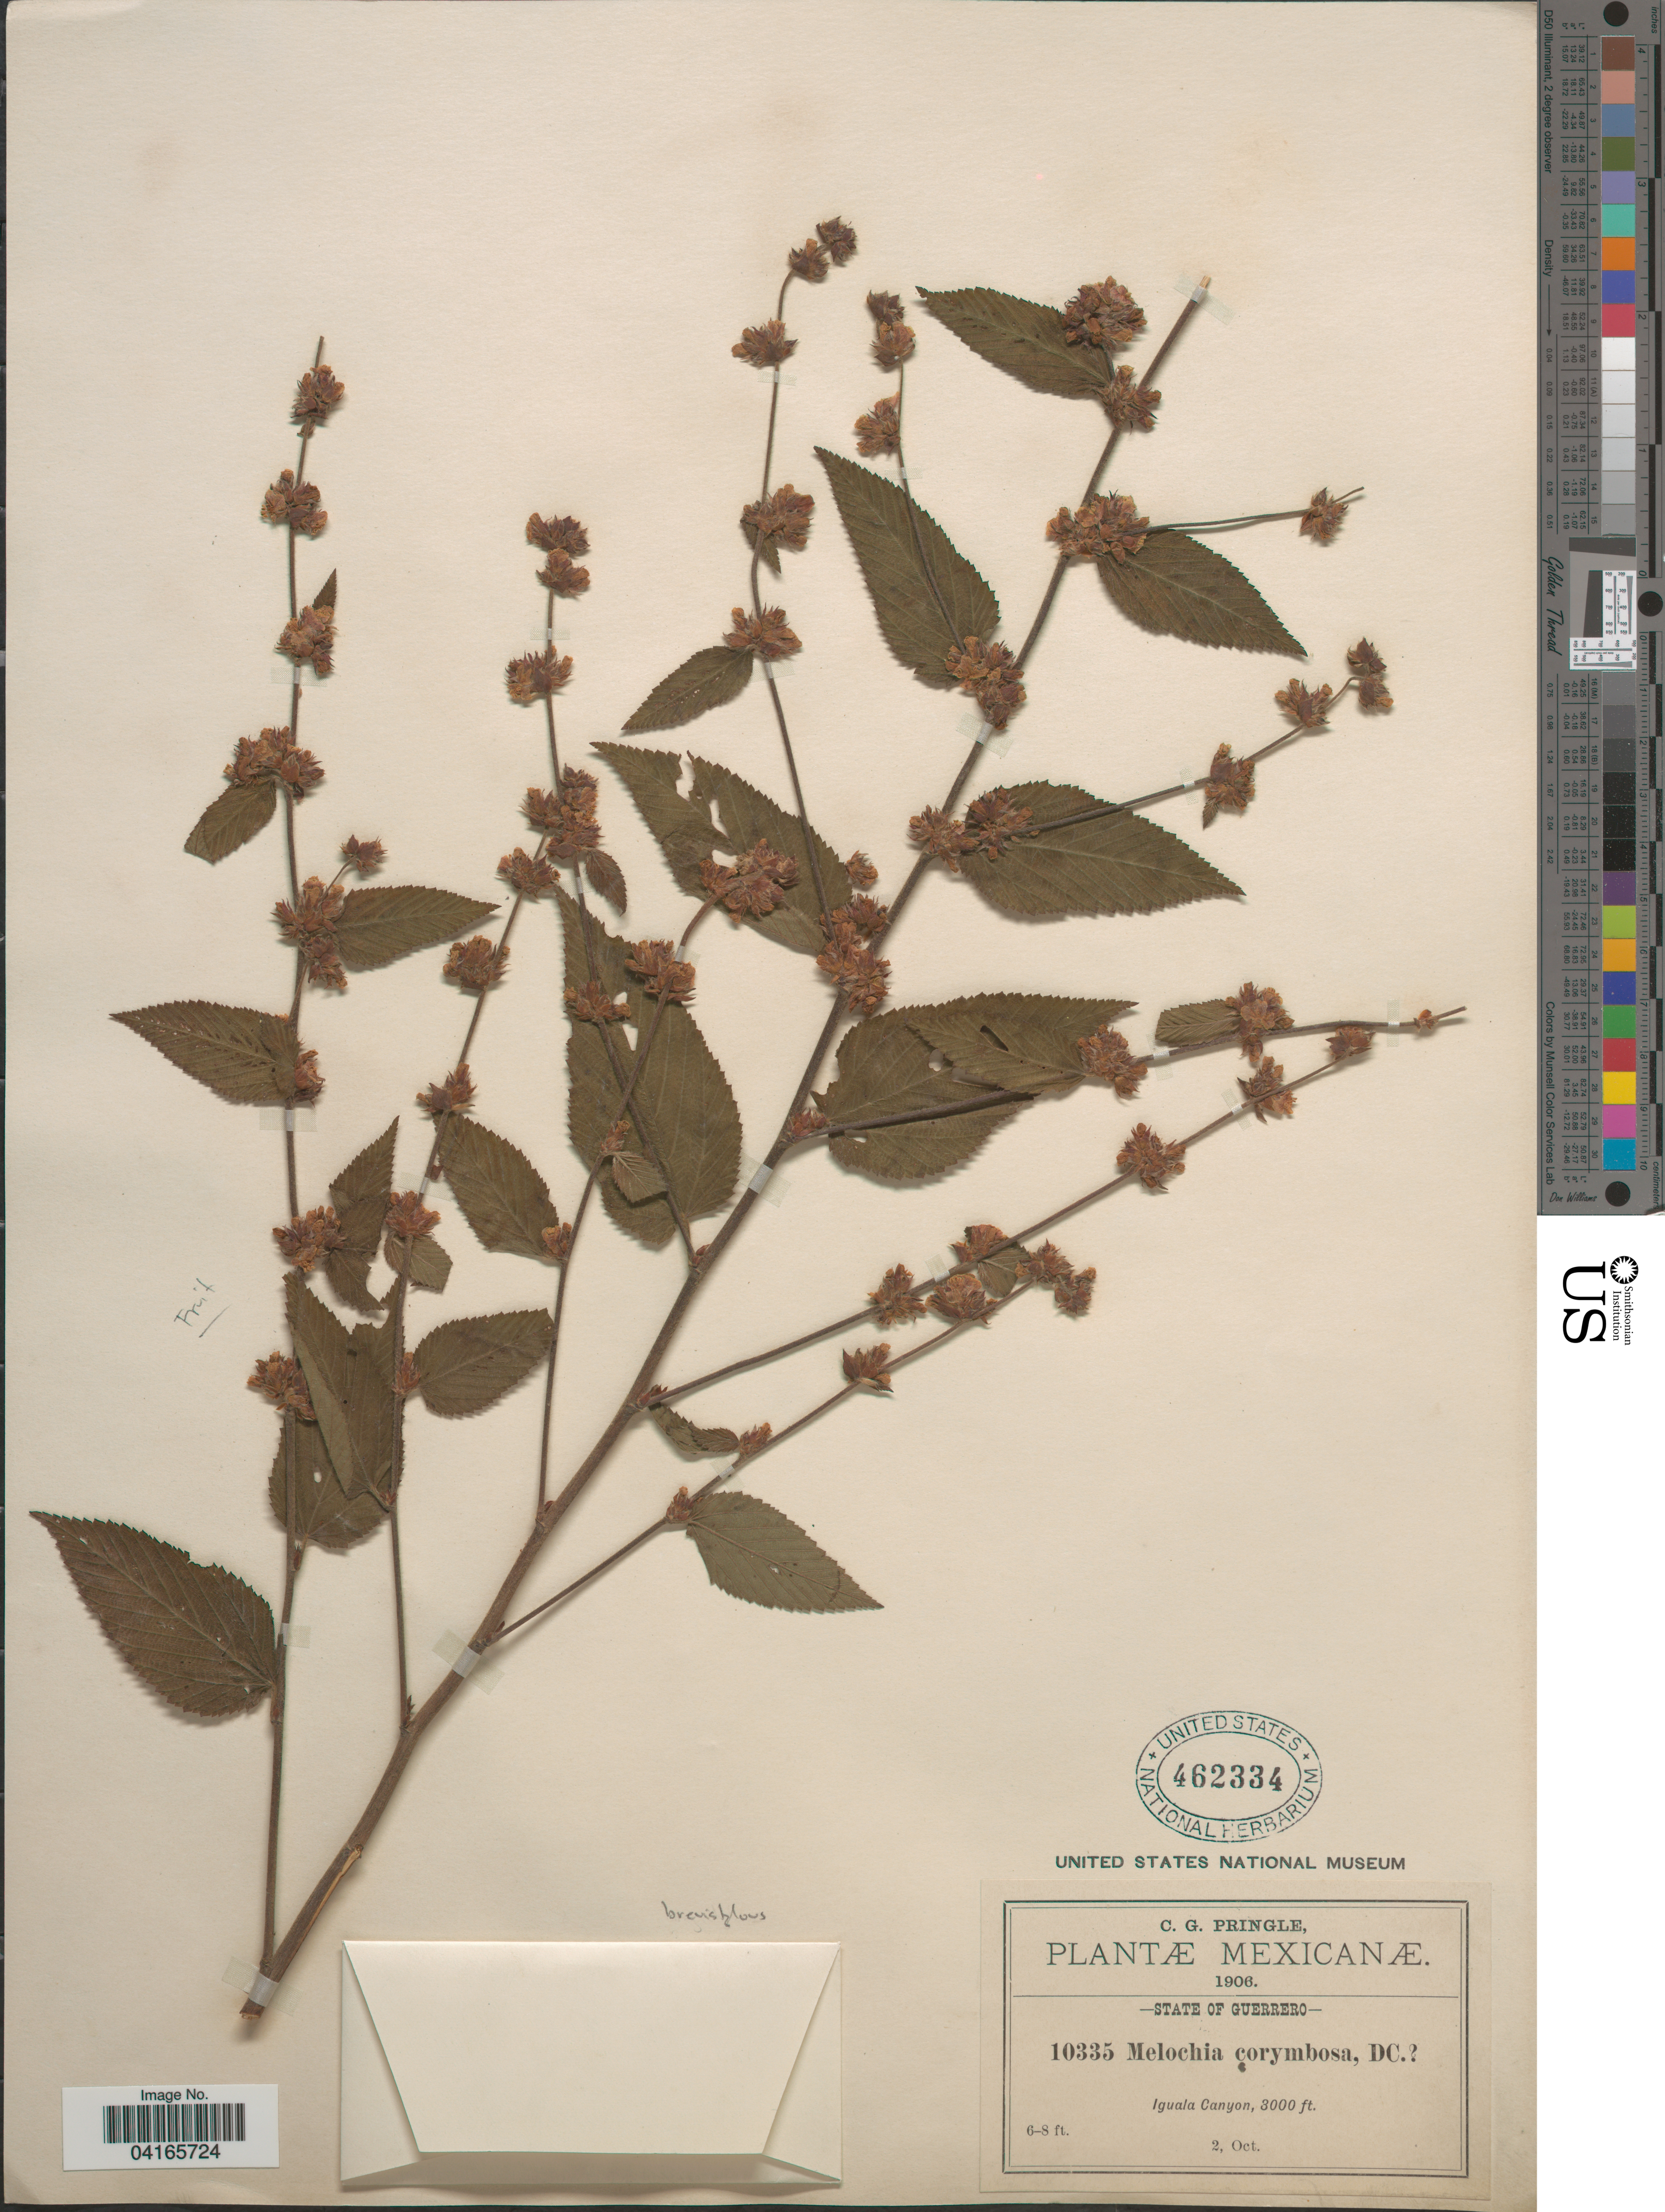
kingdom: Plantae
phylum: Tracheophyta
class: Magnoliopsida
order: Malvales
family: Malvaceae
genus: Melochia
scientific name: Melochia corymbosa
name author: (C. Presl) Meissn. ex Steud.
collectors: C. G. Pringle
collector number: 10335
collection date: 1906-10-02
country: Mexico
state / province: Guerrero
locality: Iguala Canyon.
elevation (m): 2438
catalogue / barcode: US 462334